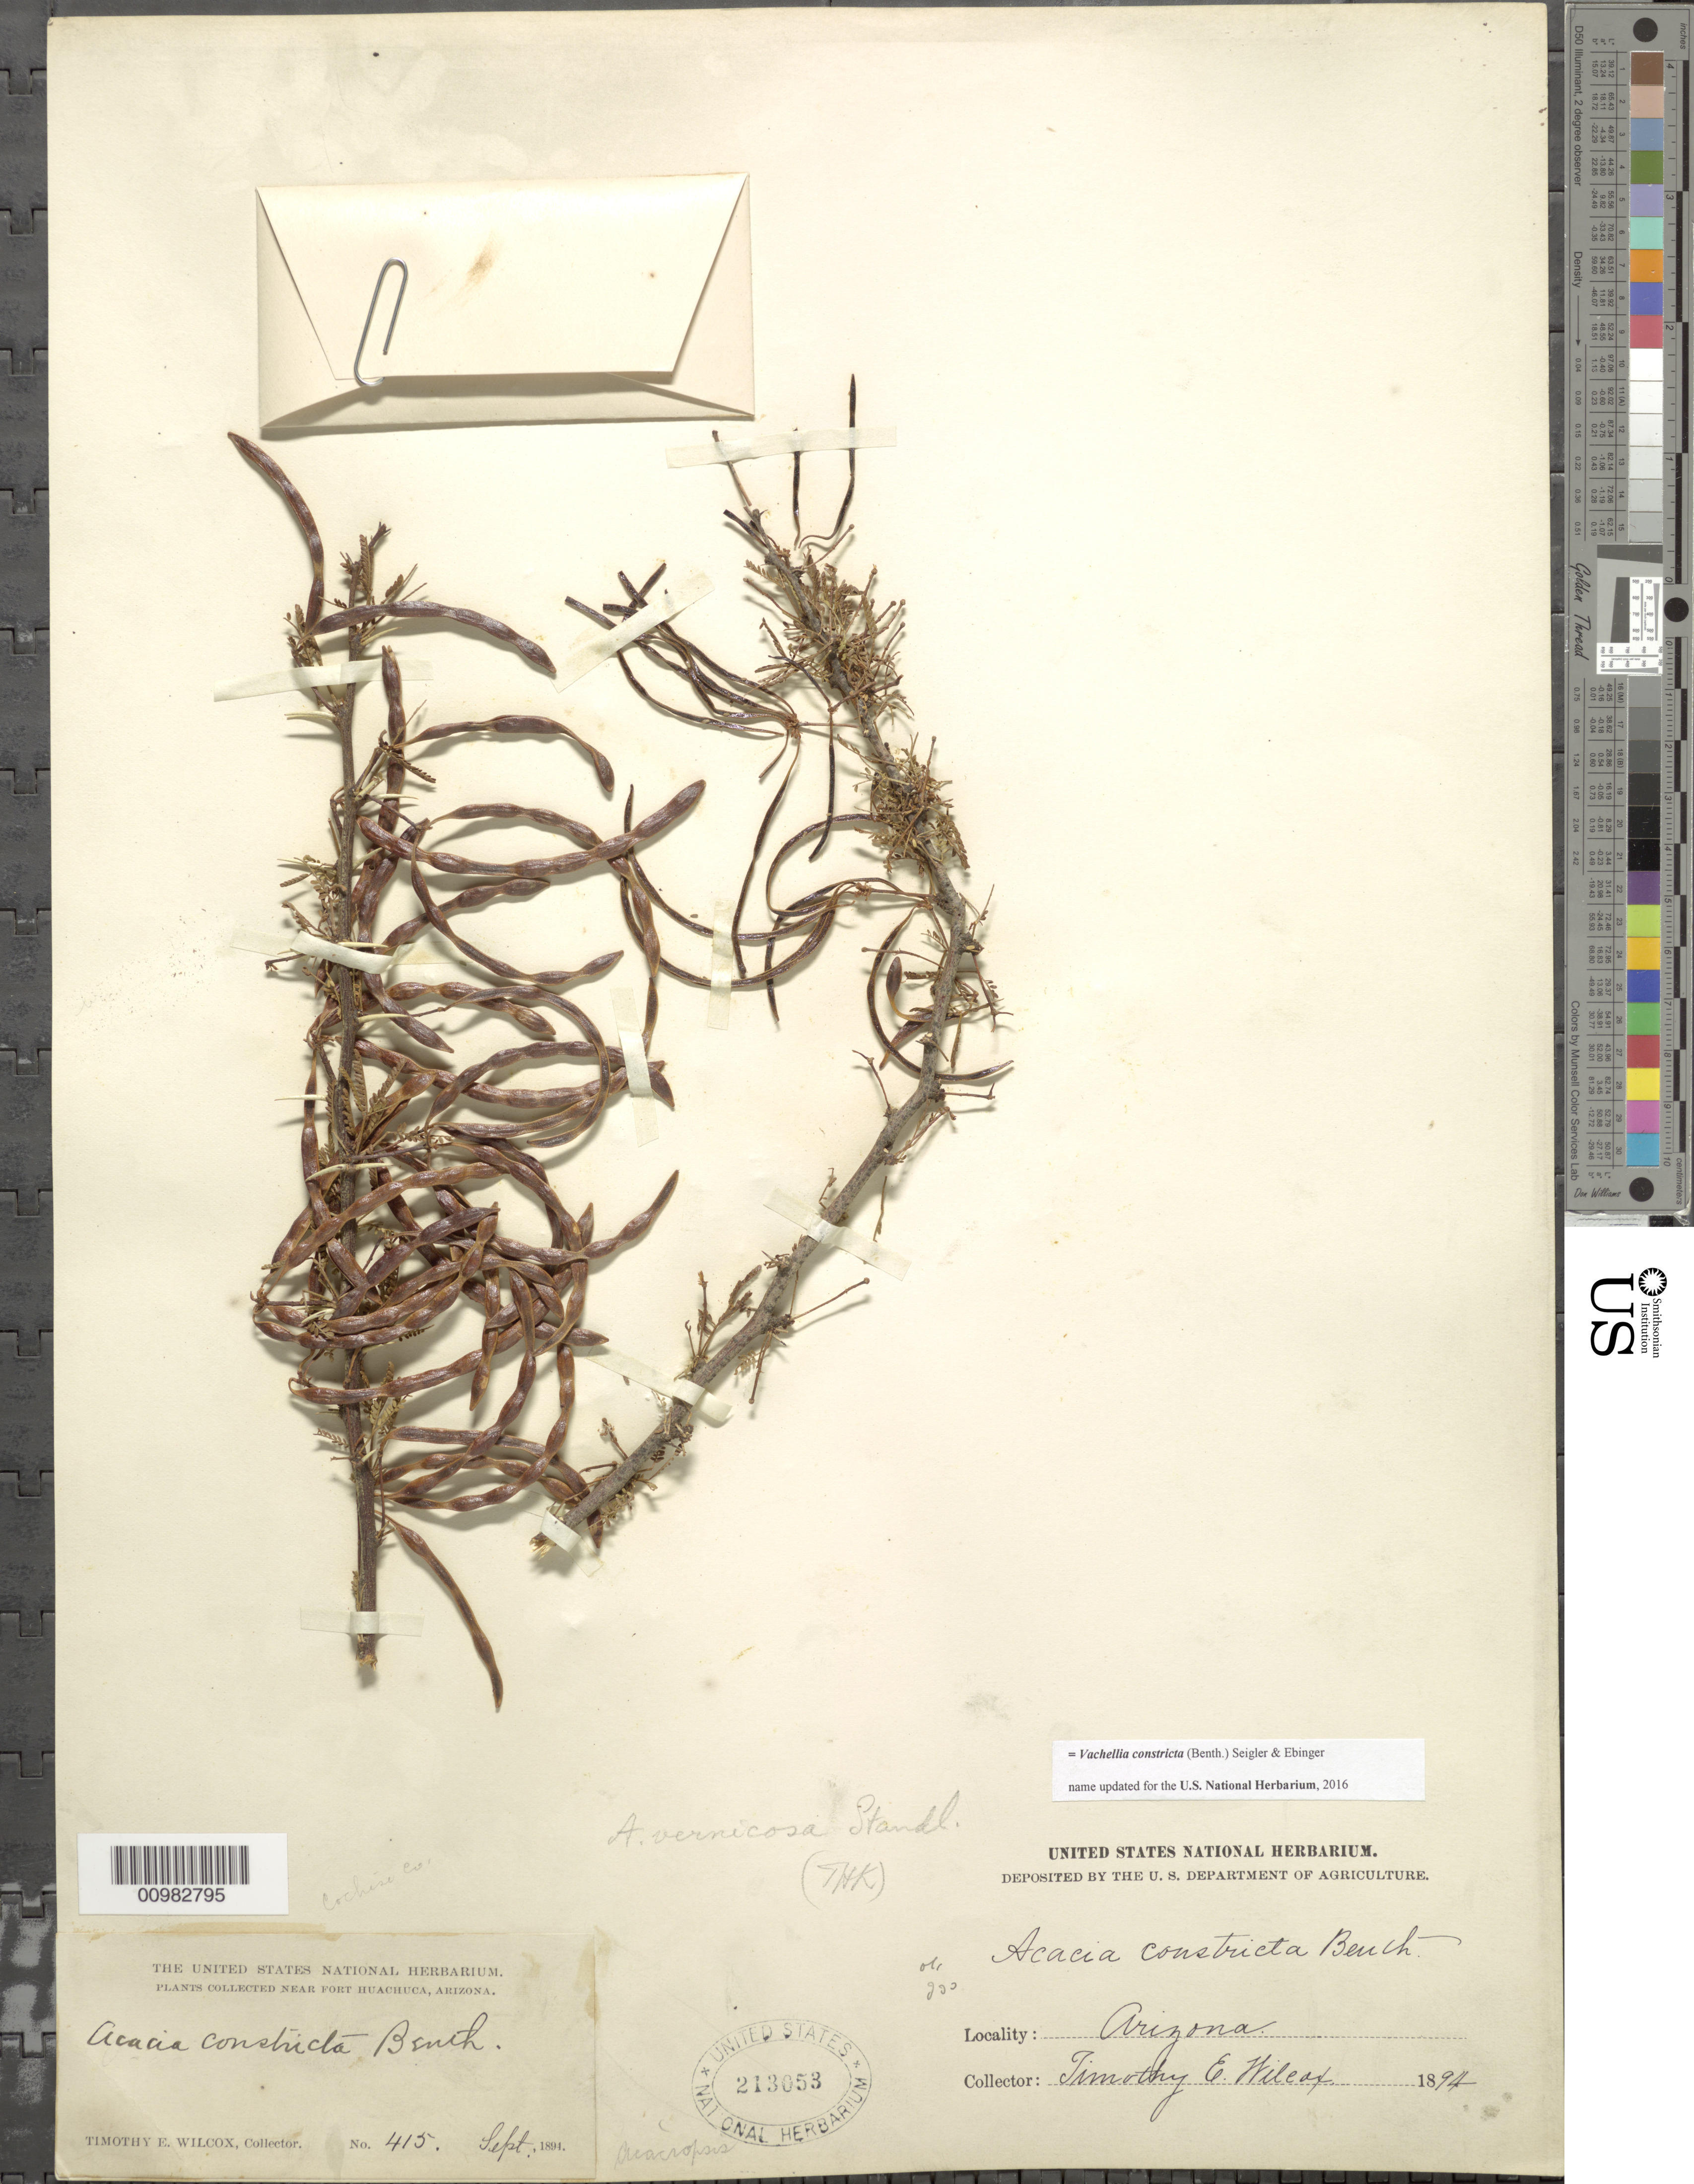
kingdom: Plantae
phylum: Tracheophyta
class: Magnoliopsida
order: Fabales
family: Fabaceae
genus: Vachellia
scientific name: Vachellia constricta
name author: (Benth.) Seigler & Ebinger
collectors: E. V. Wilcox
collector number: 415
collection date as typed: Sep 1894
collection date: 1894-09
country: United States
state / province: Arizona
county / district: Cochise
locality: Near Fort Huachuca.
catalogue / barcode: US 213053